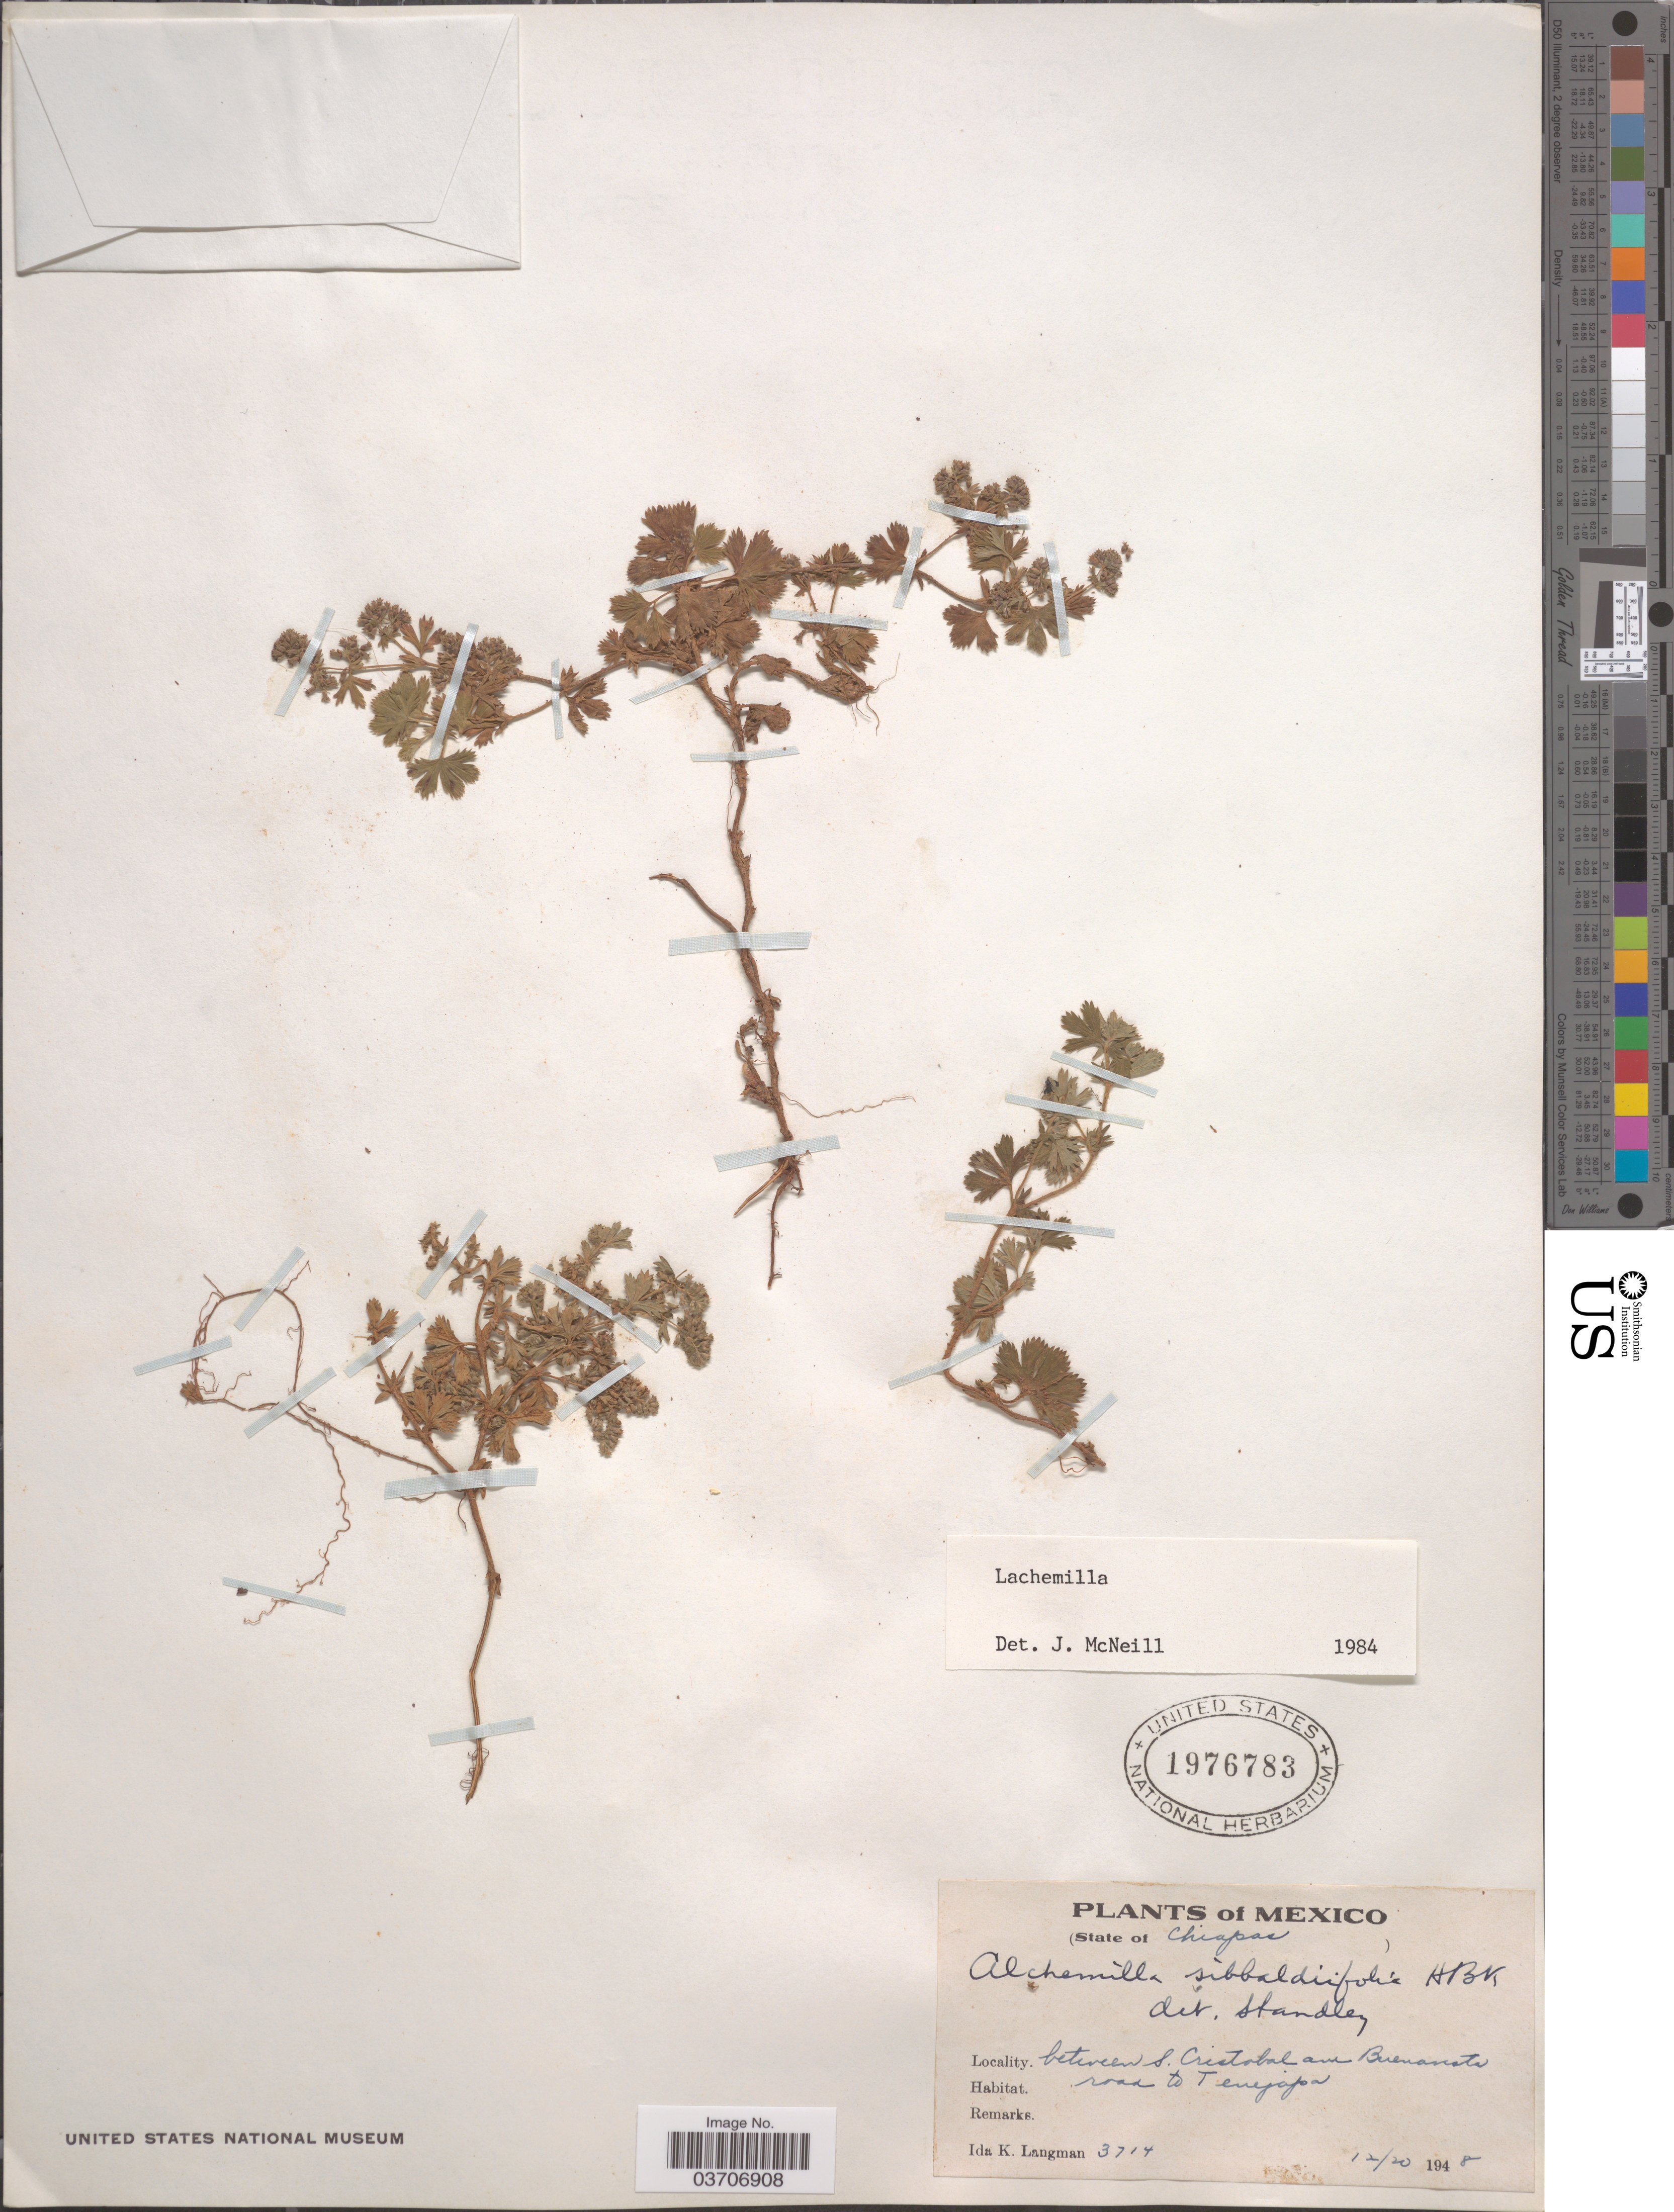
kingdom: Plantae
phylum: Tracheophyta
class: Magnoliopsida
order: Rosales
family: Rosaceae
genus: Lachemilla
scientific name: Lachemilla sp.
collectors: I. K. Langman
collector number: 3714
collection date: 1948-12-20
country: Mexico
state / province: Chiapas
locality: Between s. Cristobal and Bienansta road to Tenejapa.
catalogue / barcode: US 1976783